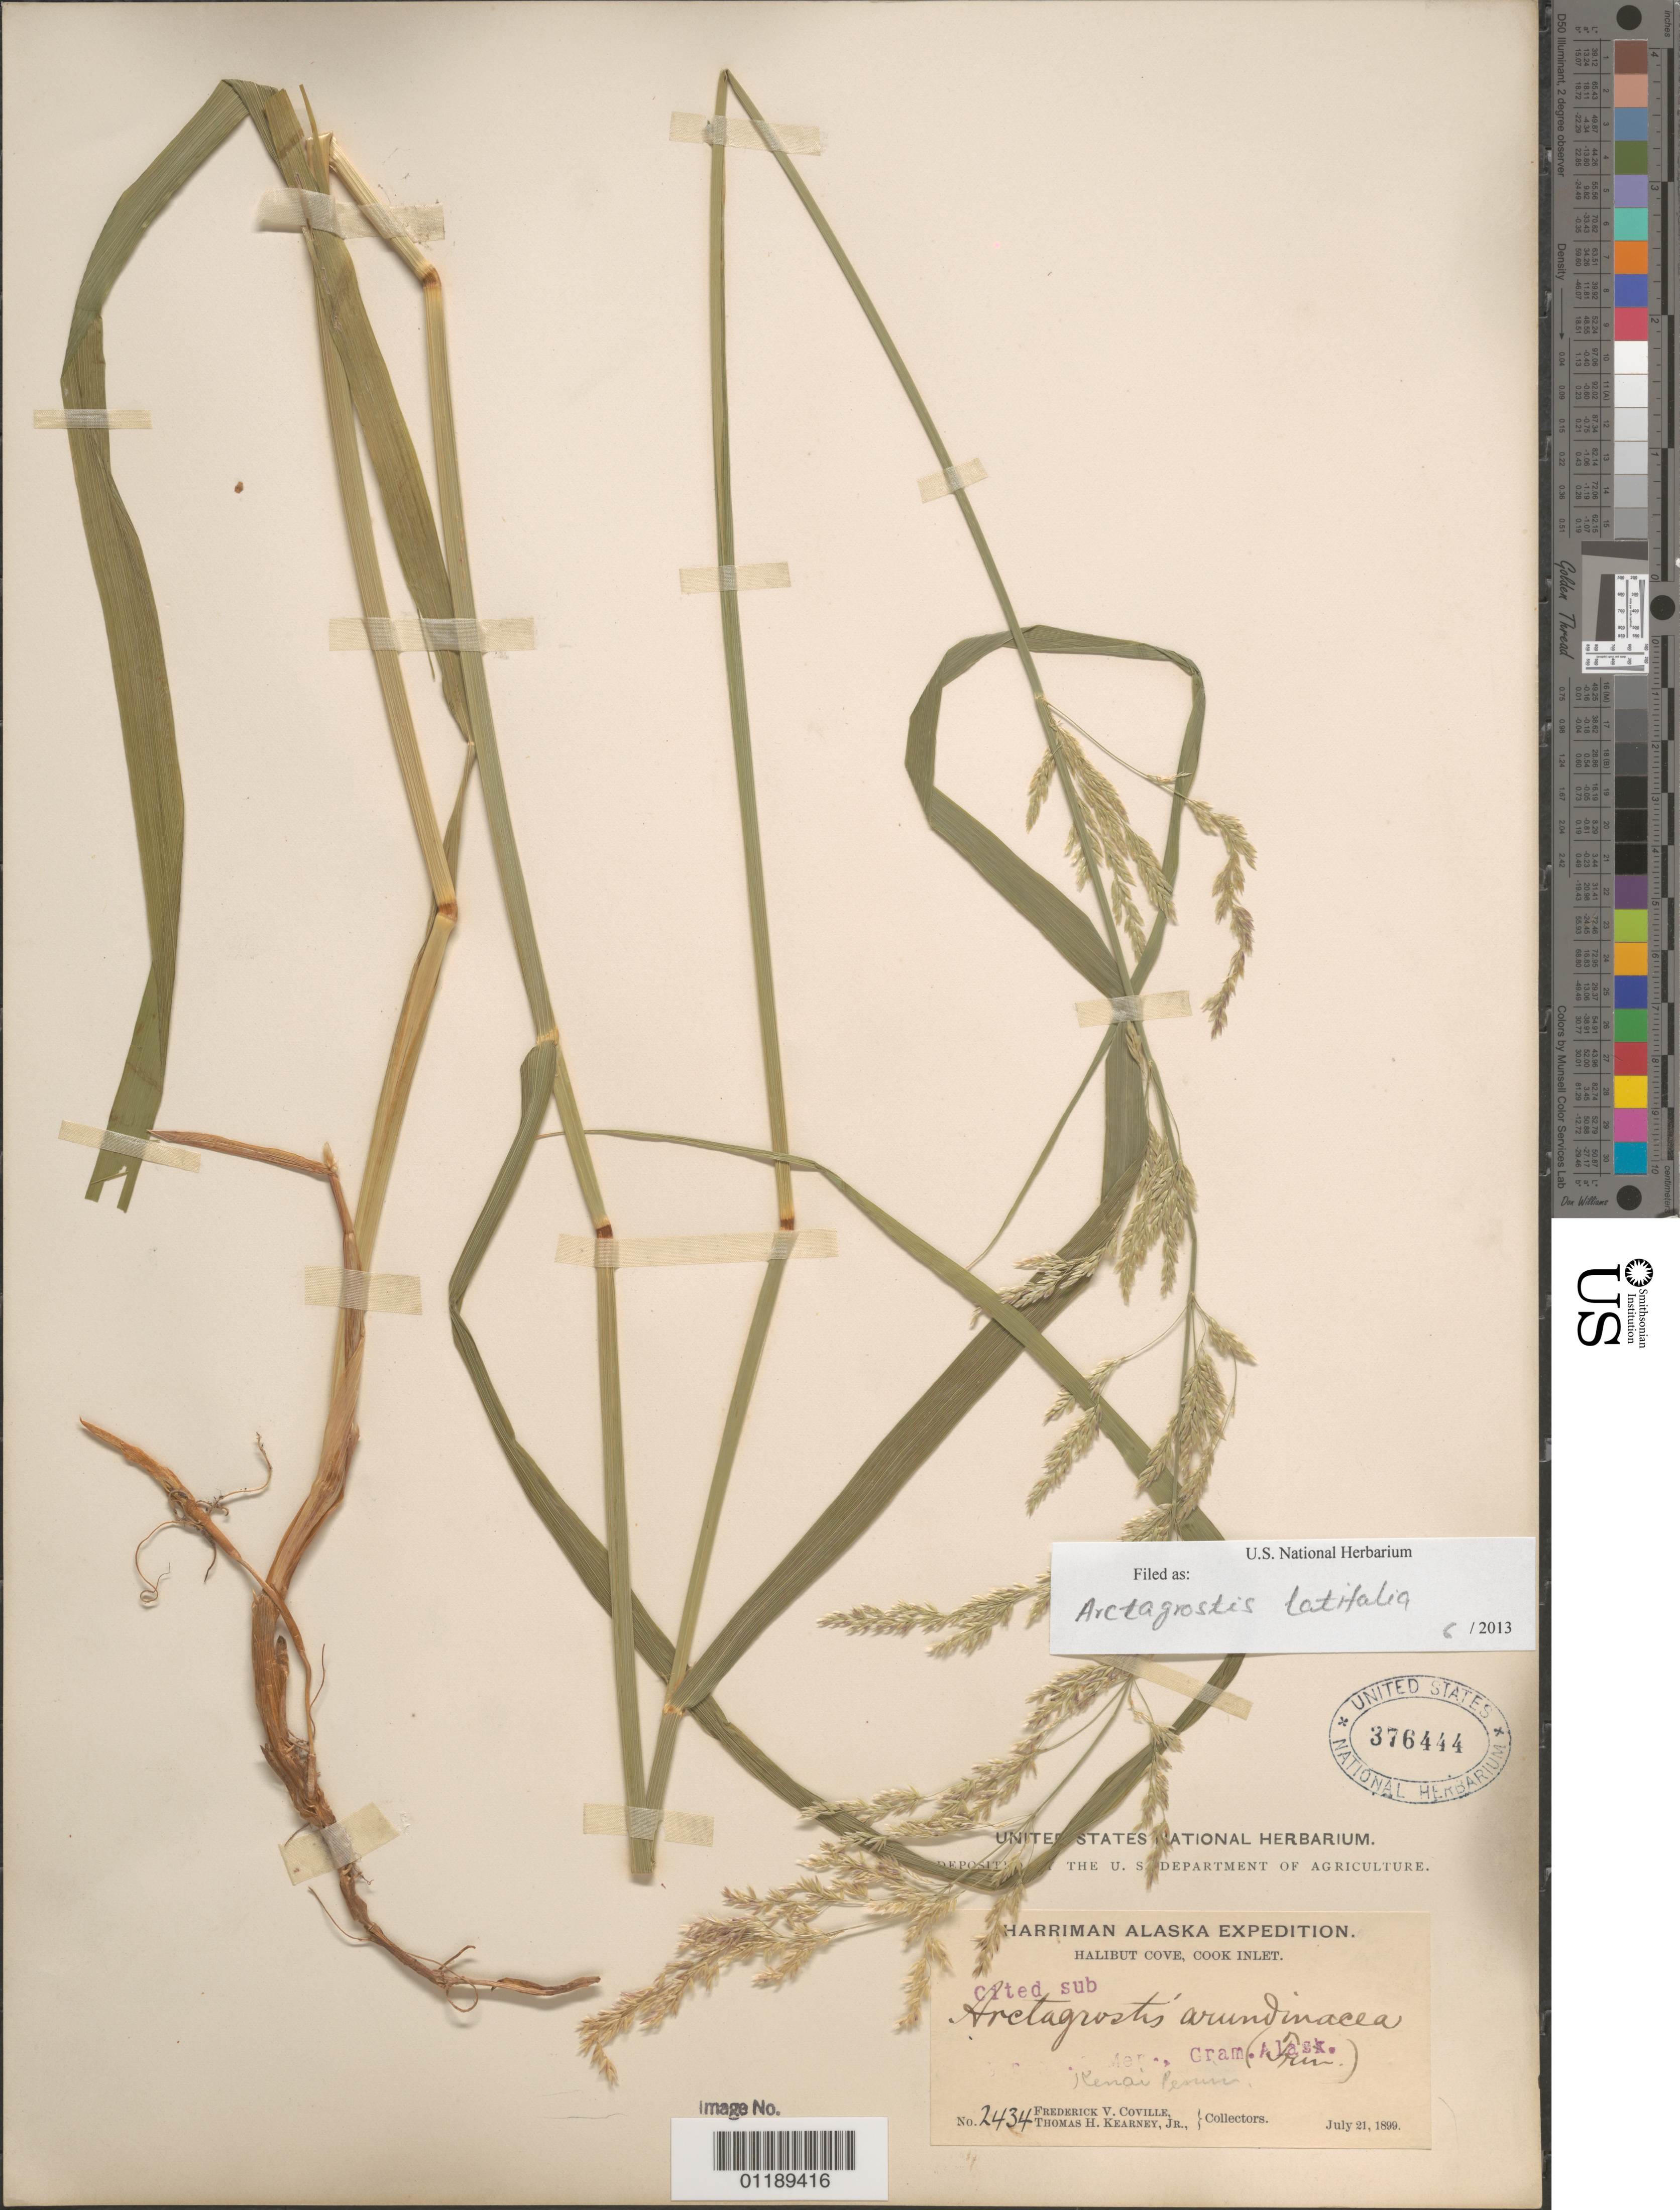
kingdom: Plantae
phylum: Tracheophyta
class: Liliopsida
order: Poales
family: Poaceae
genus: Arctagrostis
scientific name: Arctagrostis latifolia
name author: (R. Br.) Griseb.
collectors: F. V. Coville & T. H. Kearney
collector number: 2434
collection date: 1899-07-21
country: United States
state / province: Alaska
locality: Halibut Cove, Cook Inlet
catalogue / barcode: US 376444